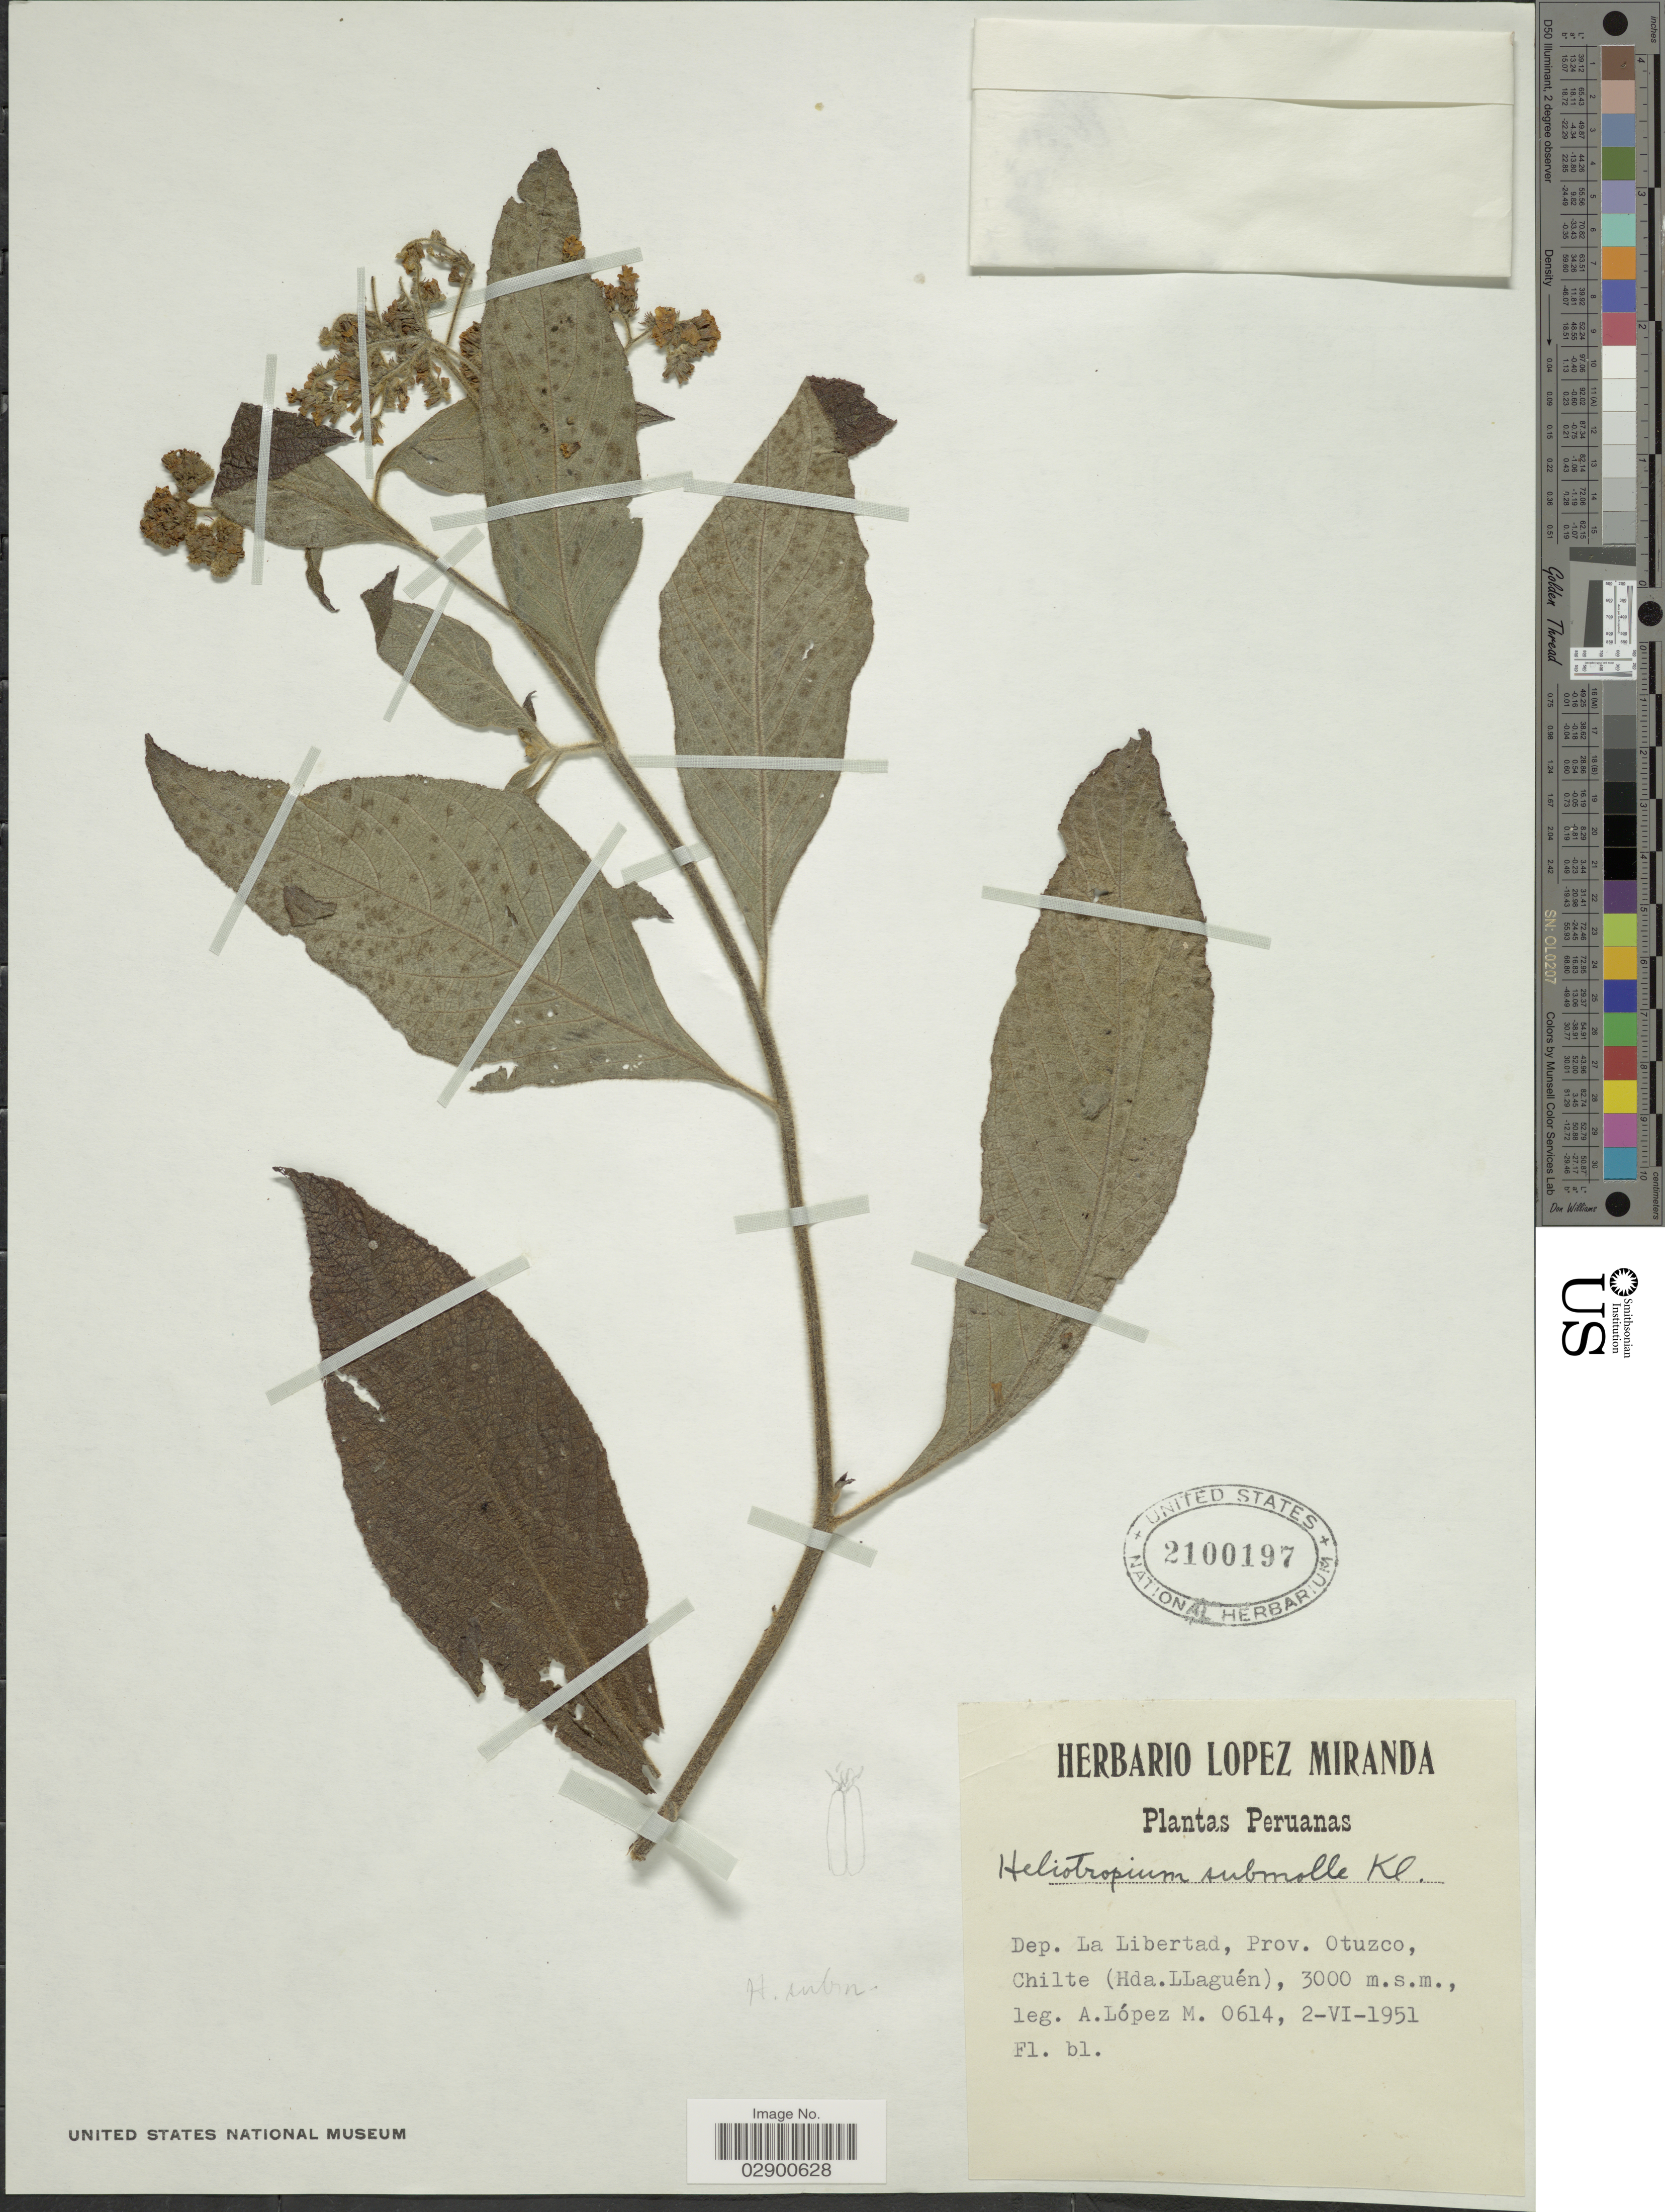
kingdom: Plantae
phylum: Tracheophyta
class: Magnoliopsida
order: Boraginales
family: Heliotropiaceae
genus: Heliotropium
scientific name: Heliotropium submolle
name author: Klotzsch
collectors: A. López M.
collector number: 0614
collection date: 1951-06-02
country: Peru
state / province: La Libertad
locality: Dep. La Libertad, Prov. Otuzco, Chilte (Hda. Llaguén).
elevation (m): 3000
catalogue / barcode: US 2100197